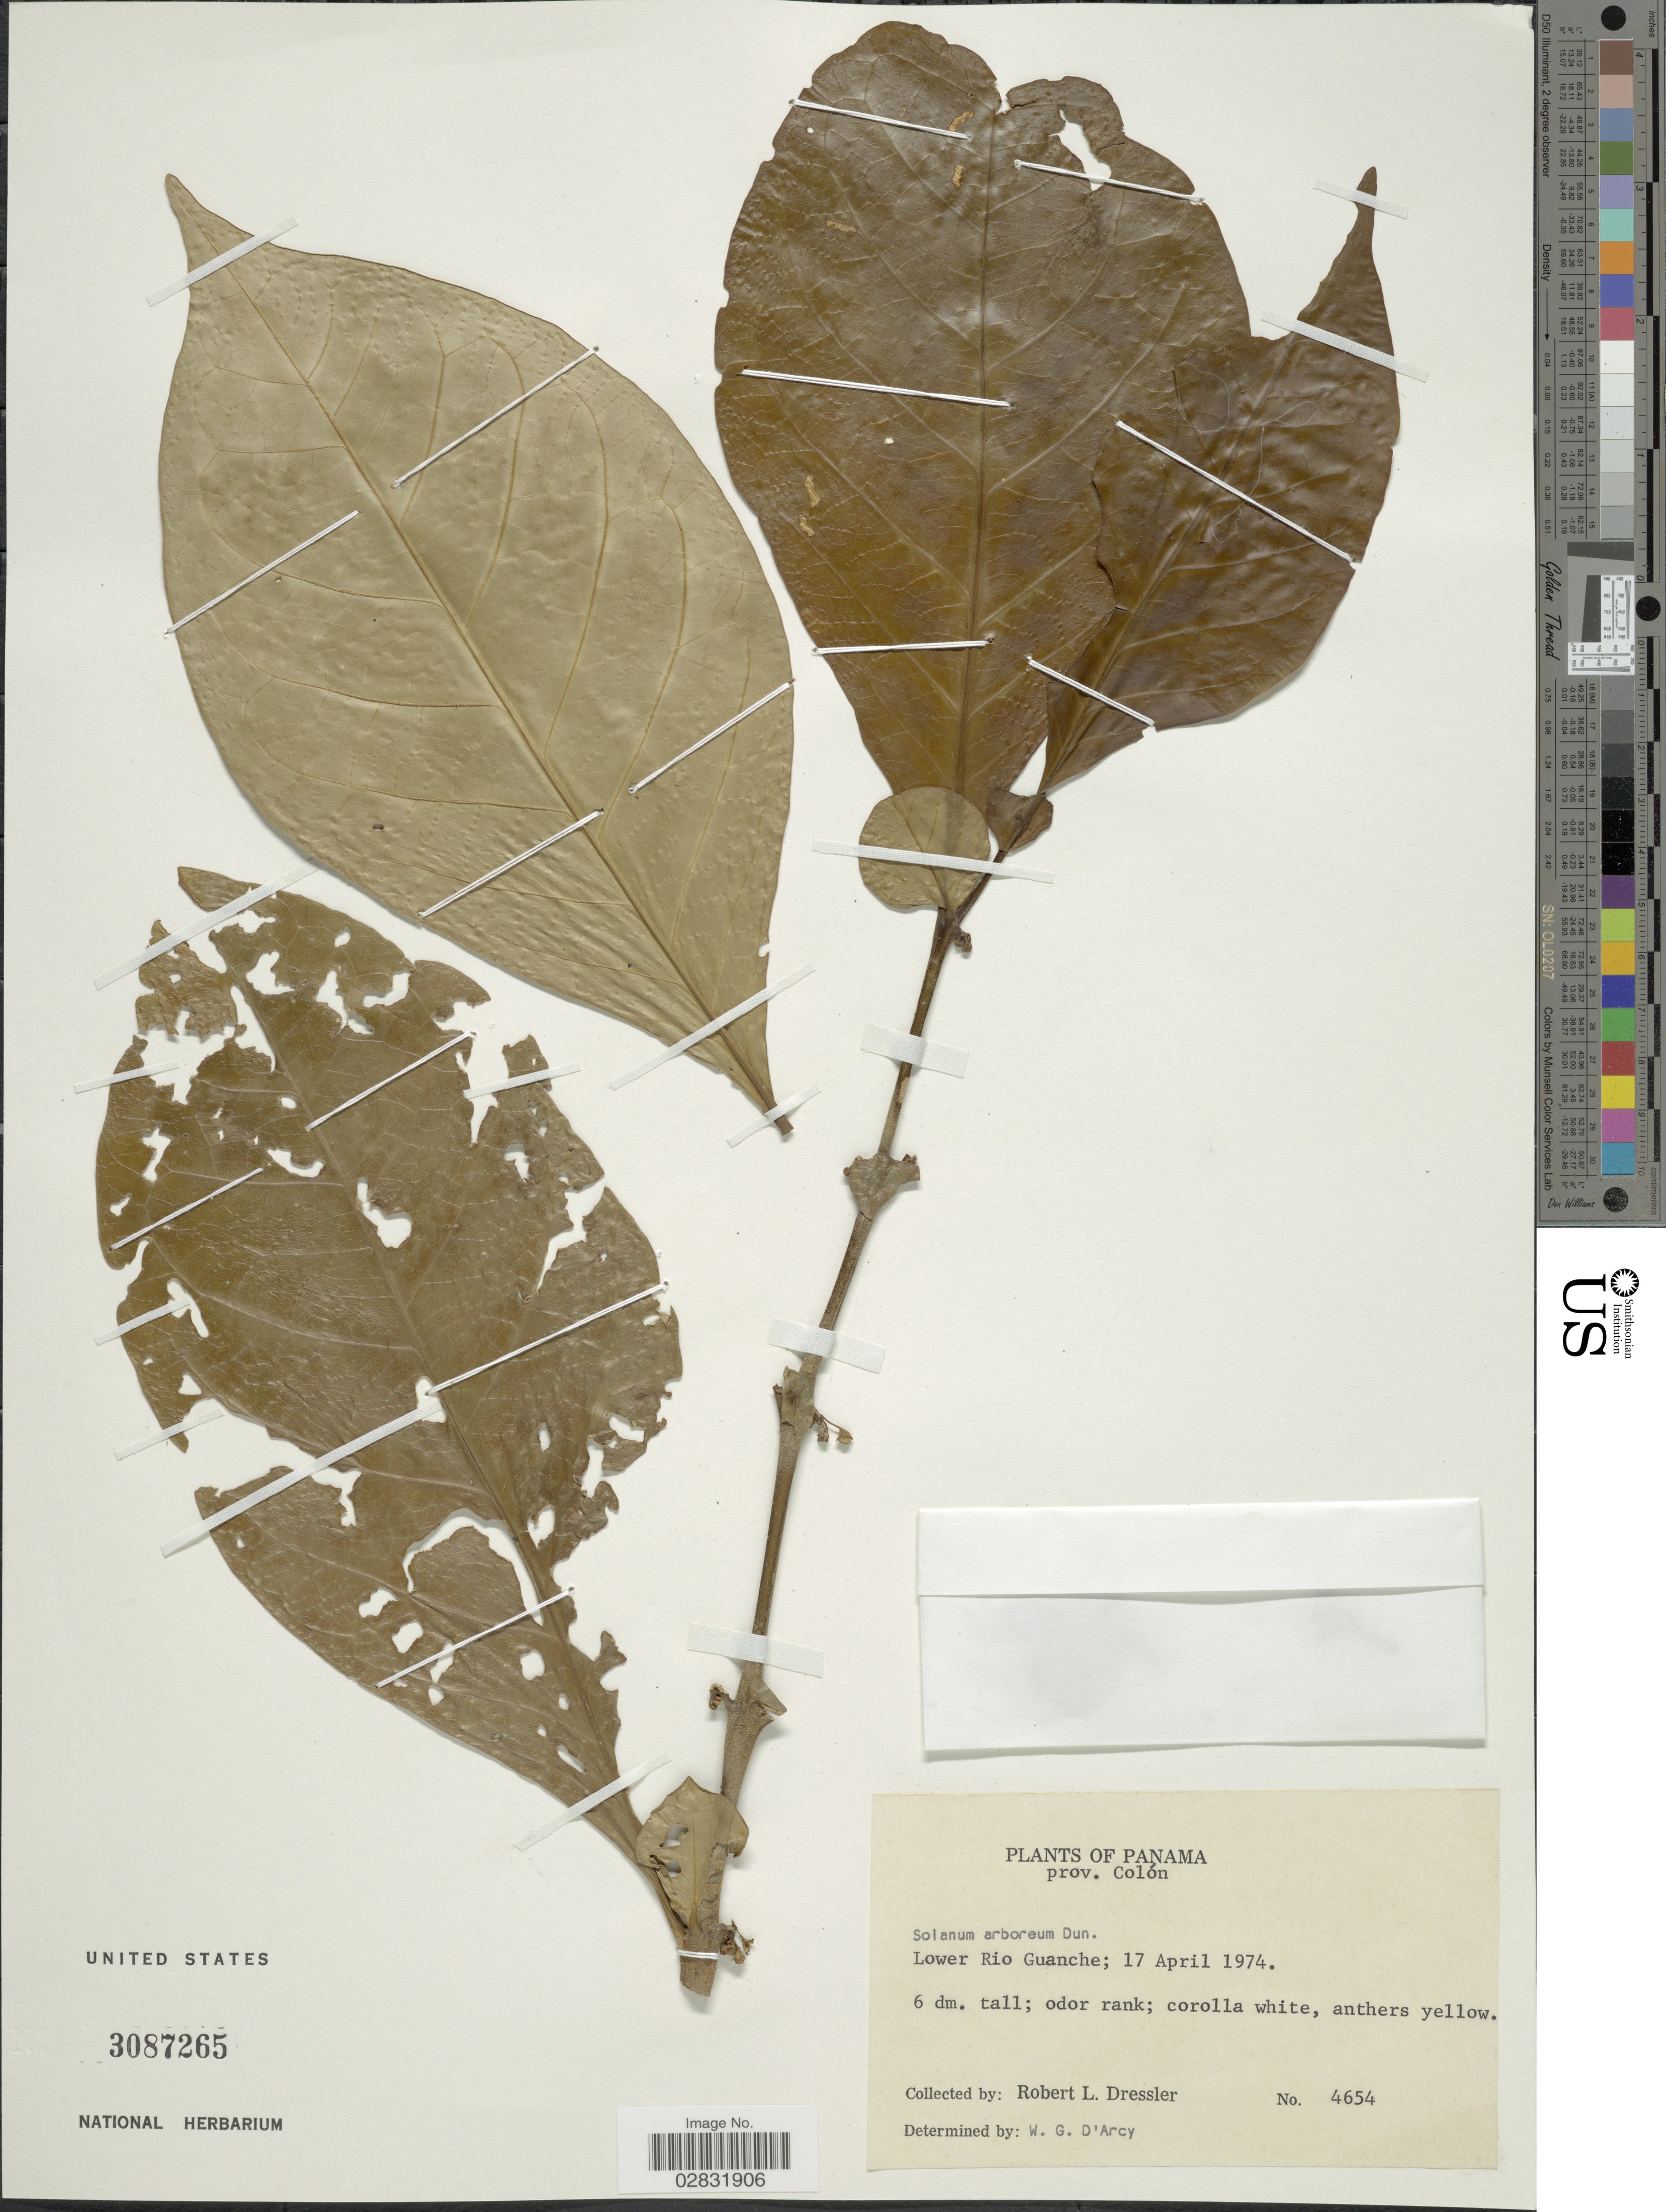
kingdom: Plantae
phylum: Tracheophyta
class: Magnoliopsida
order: Solanales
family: Solanaceae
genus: Solanum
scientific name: Solanum arboreum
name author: Dunal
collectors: R. Dressler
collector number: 4654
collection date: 1974-04-17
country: Panama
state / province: Colón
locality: Prov. Colón. Lower Rio Guanche.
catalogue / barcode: US 3087265